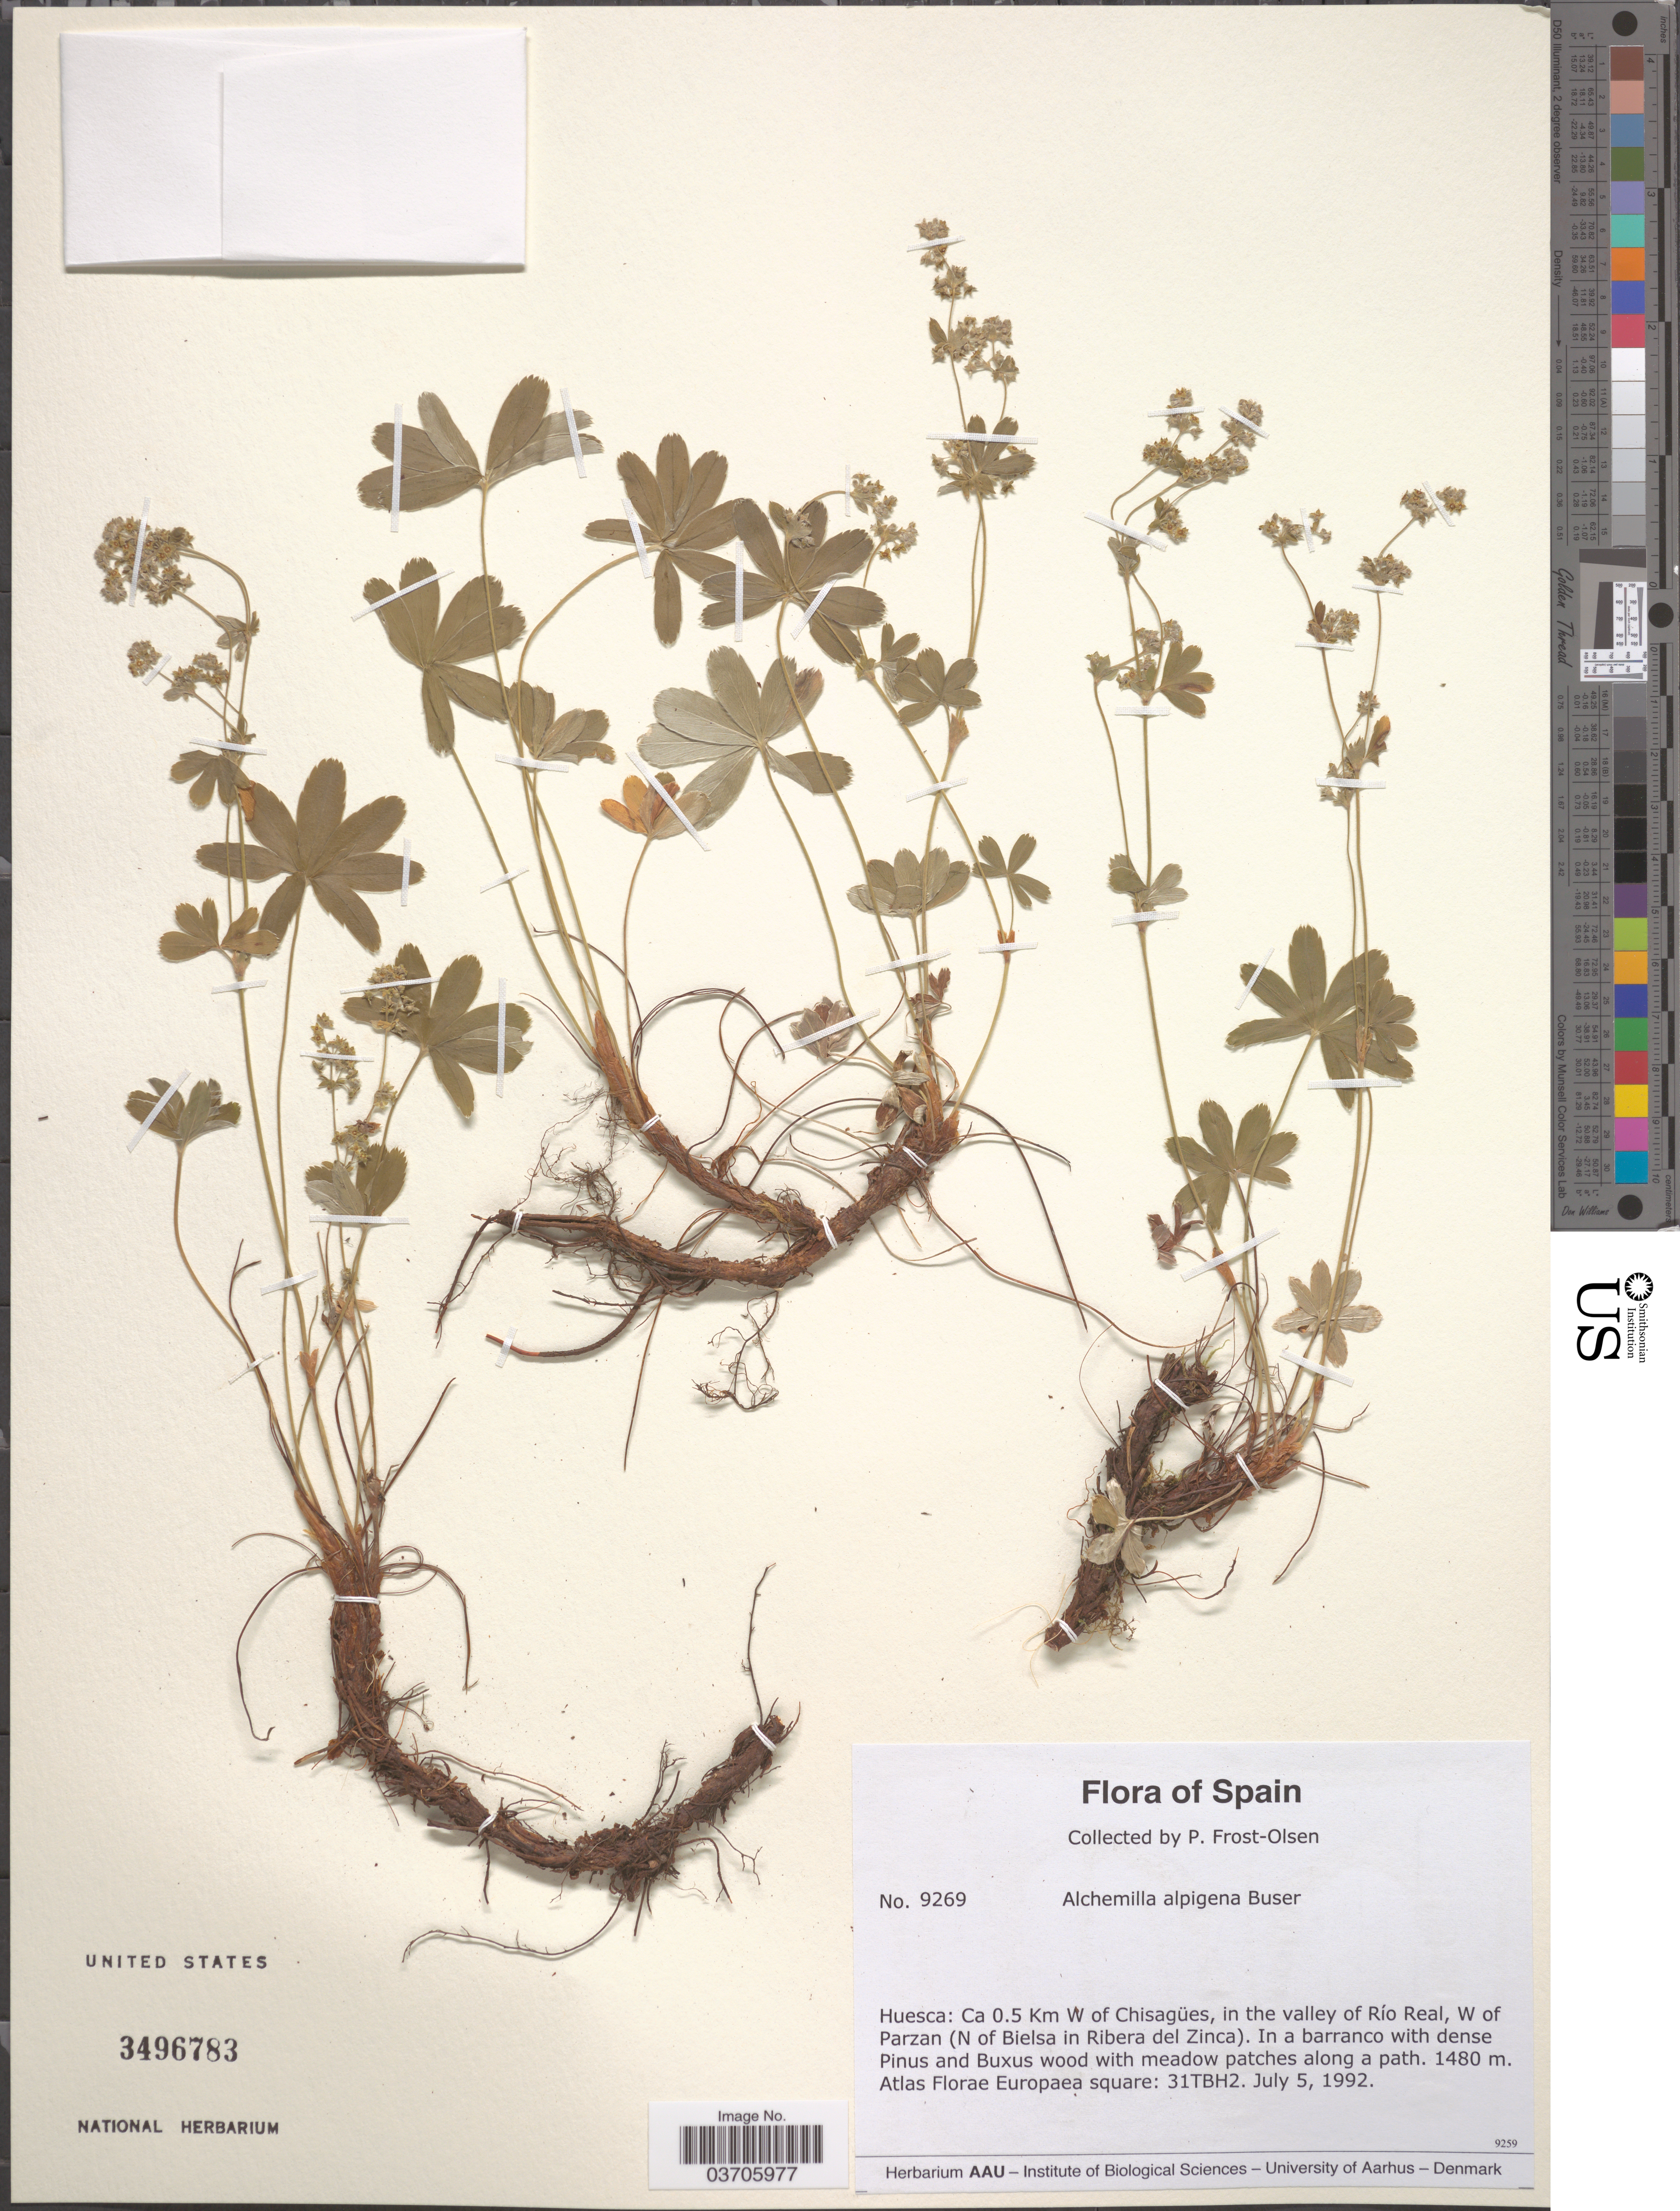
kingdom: Plantae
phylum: Tracheophyta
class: Magnoliopsida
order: Rosales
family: Rosaceae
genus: Alchemilla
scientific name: Alchemilla alpigena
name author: Buser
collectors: P. Frost-Olsen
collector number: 9269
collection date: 1992-07-05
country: Spain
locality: Huesca: Ca 0.5 Km W odf Chisagües, in the valley of Río Real, W of Parzan (N of Bielsa in Ribera del Zinca).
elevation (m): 1480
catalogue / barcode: US 3496783